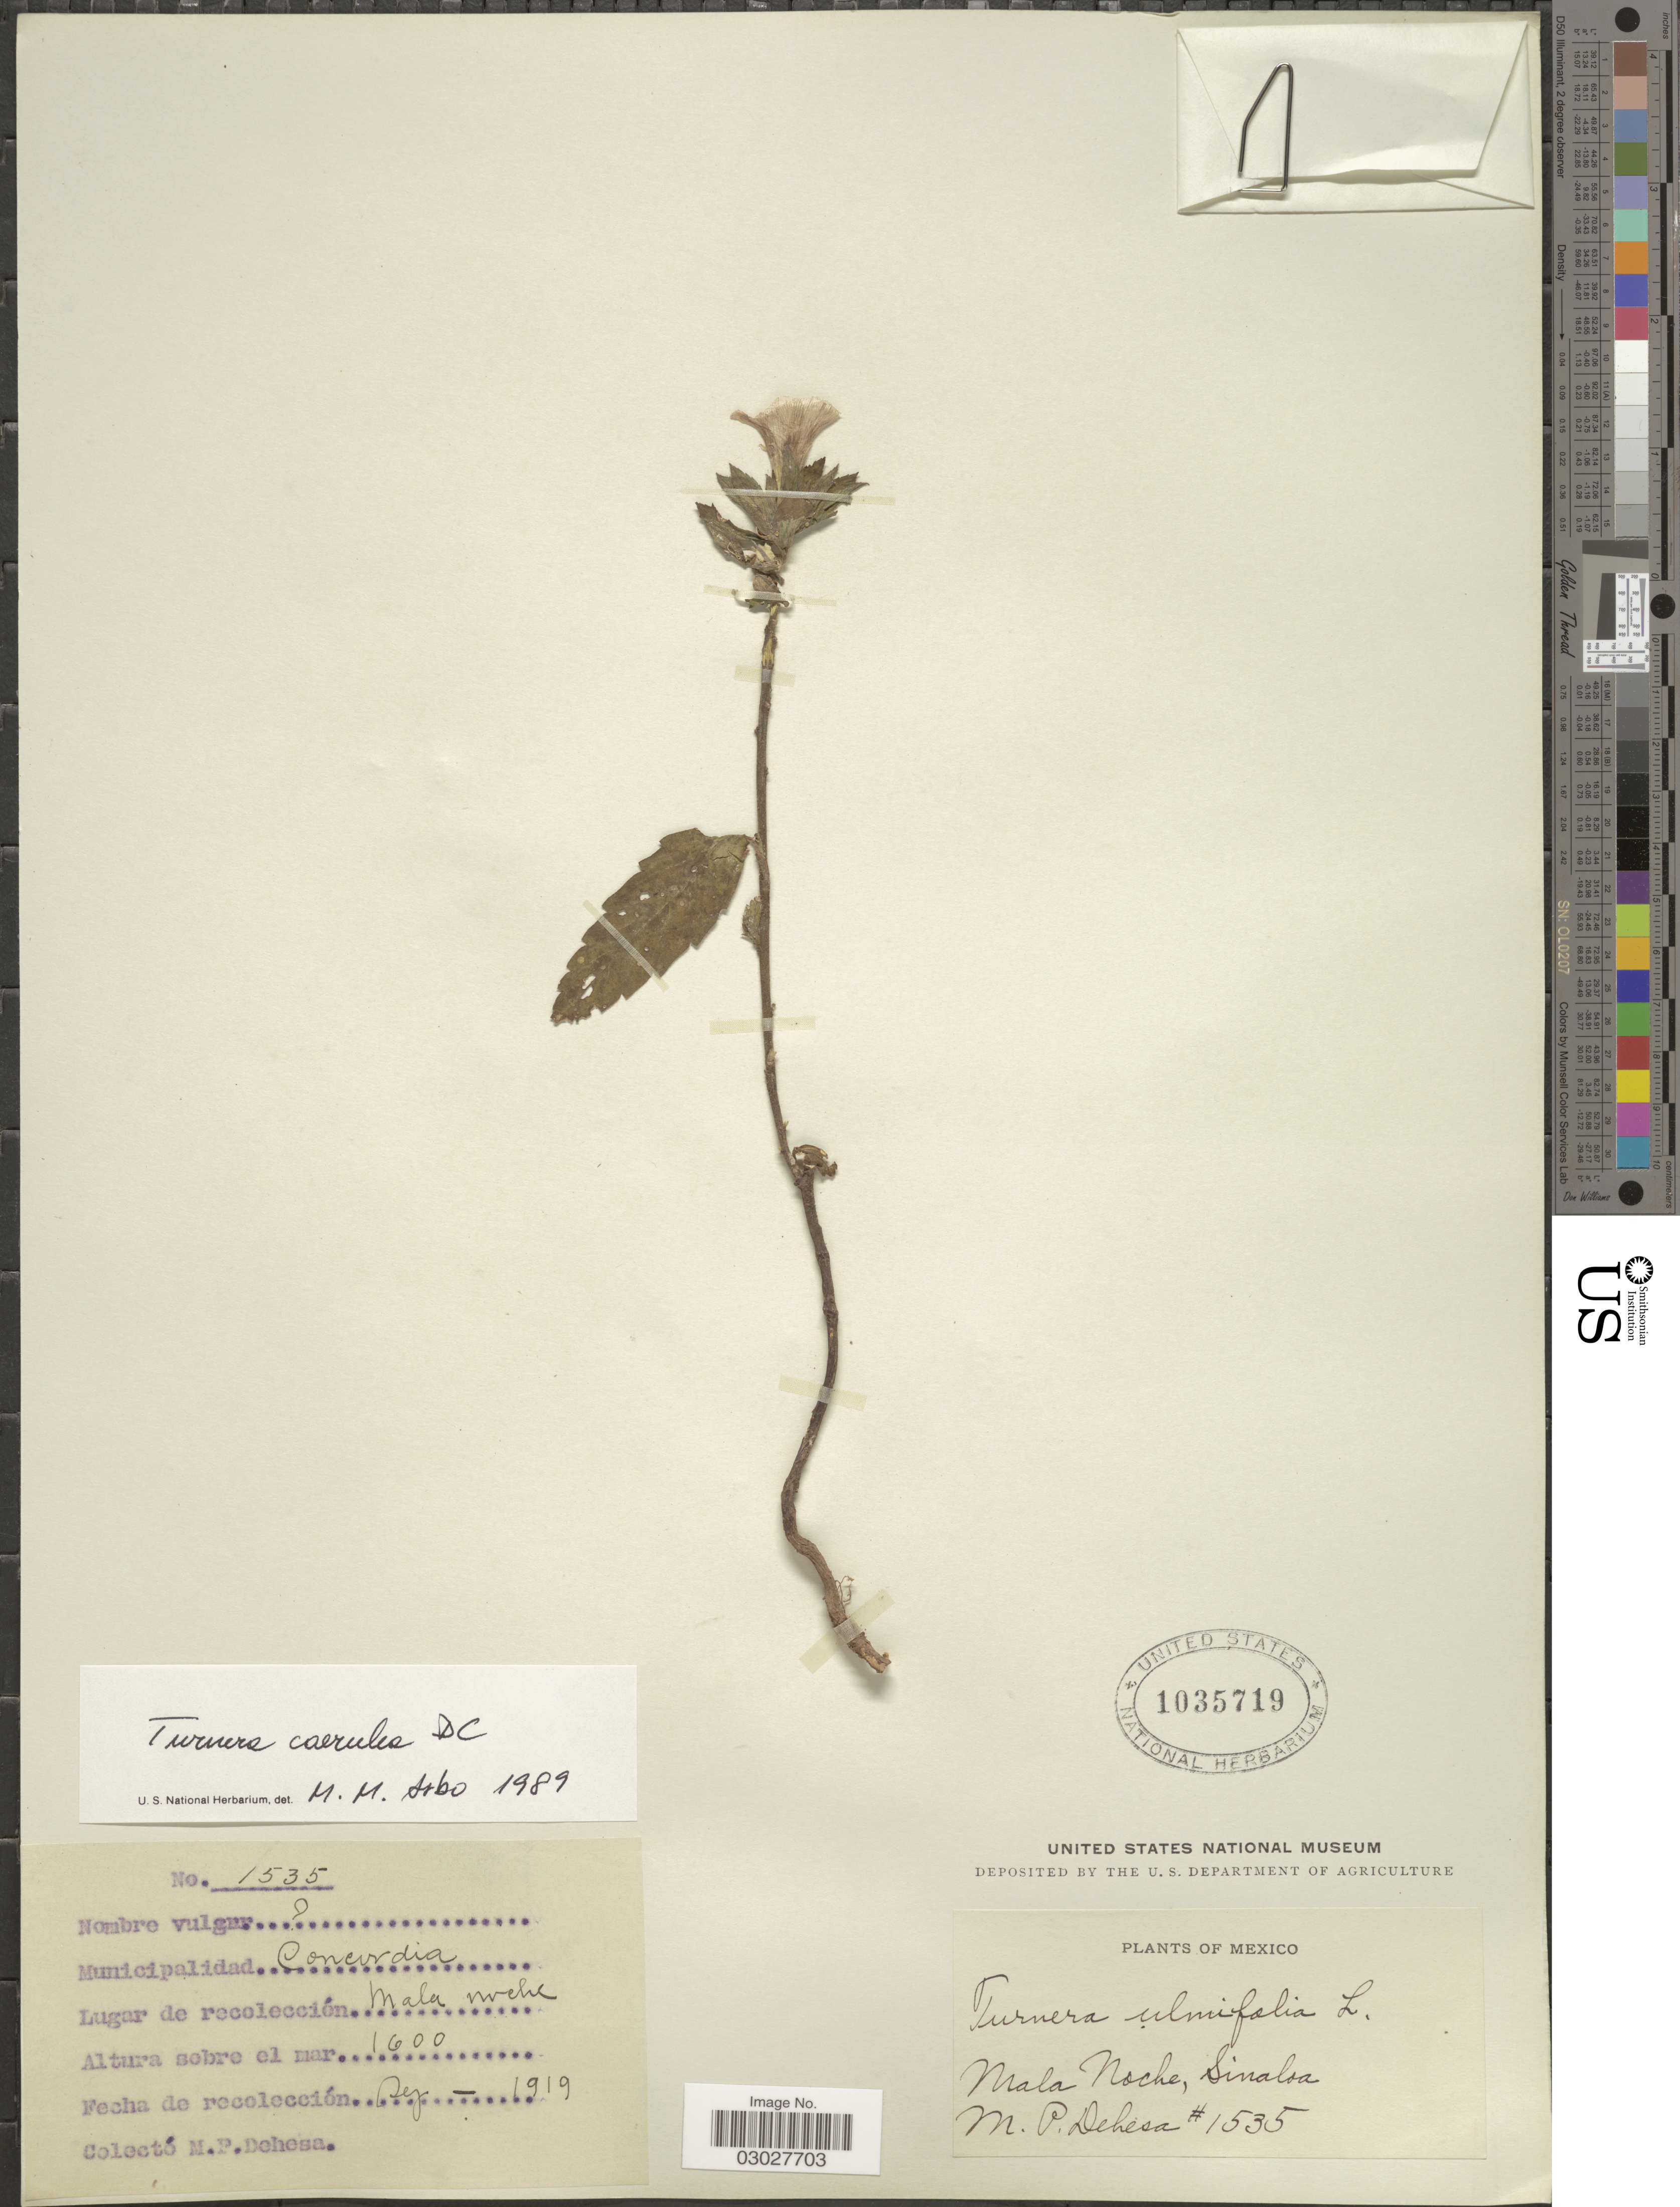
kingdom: Plantae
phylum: Tracheophyta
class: Magnoliopsida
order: Malpighiales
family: Turneraceae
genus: Turnera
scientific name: Turnera caerulea var. caerulea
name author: Moc. & Sessé ex DC.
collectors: M. Dehesa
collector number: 1535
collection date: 1919-09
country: Mexico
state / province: Sinaloa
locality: Municipalidad Concordia. Mala Noche.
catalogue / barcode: US 1035719